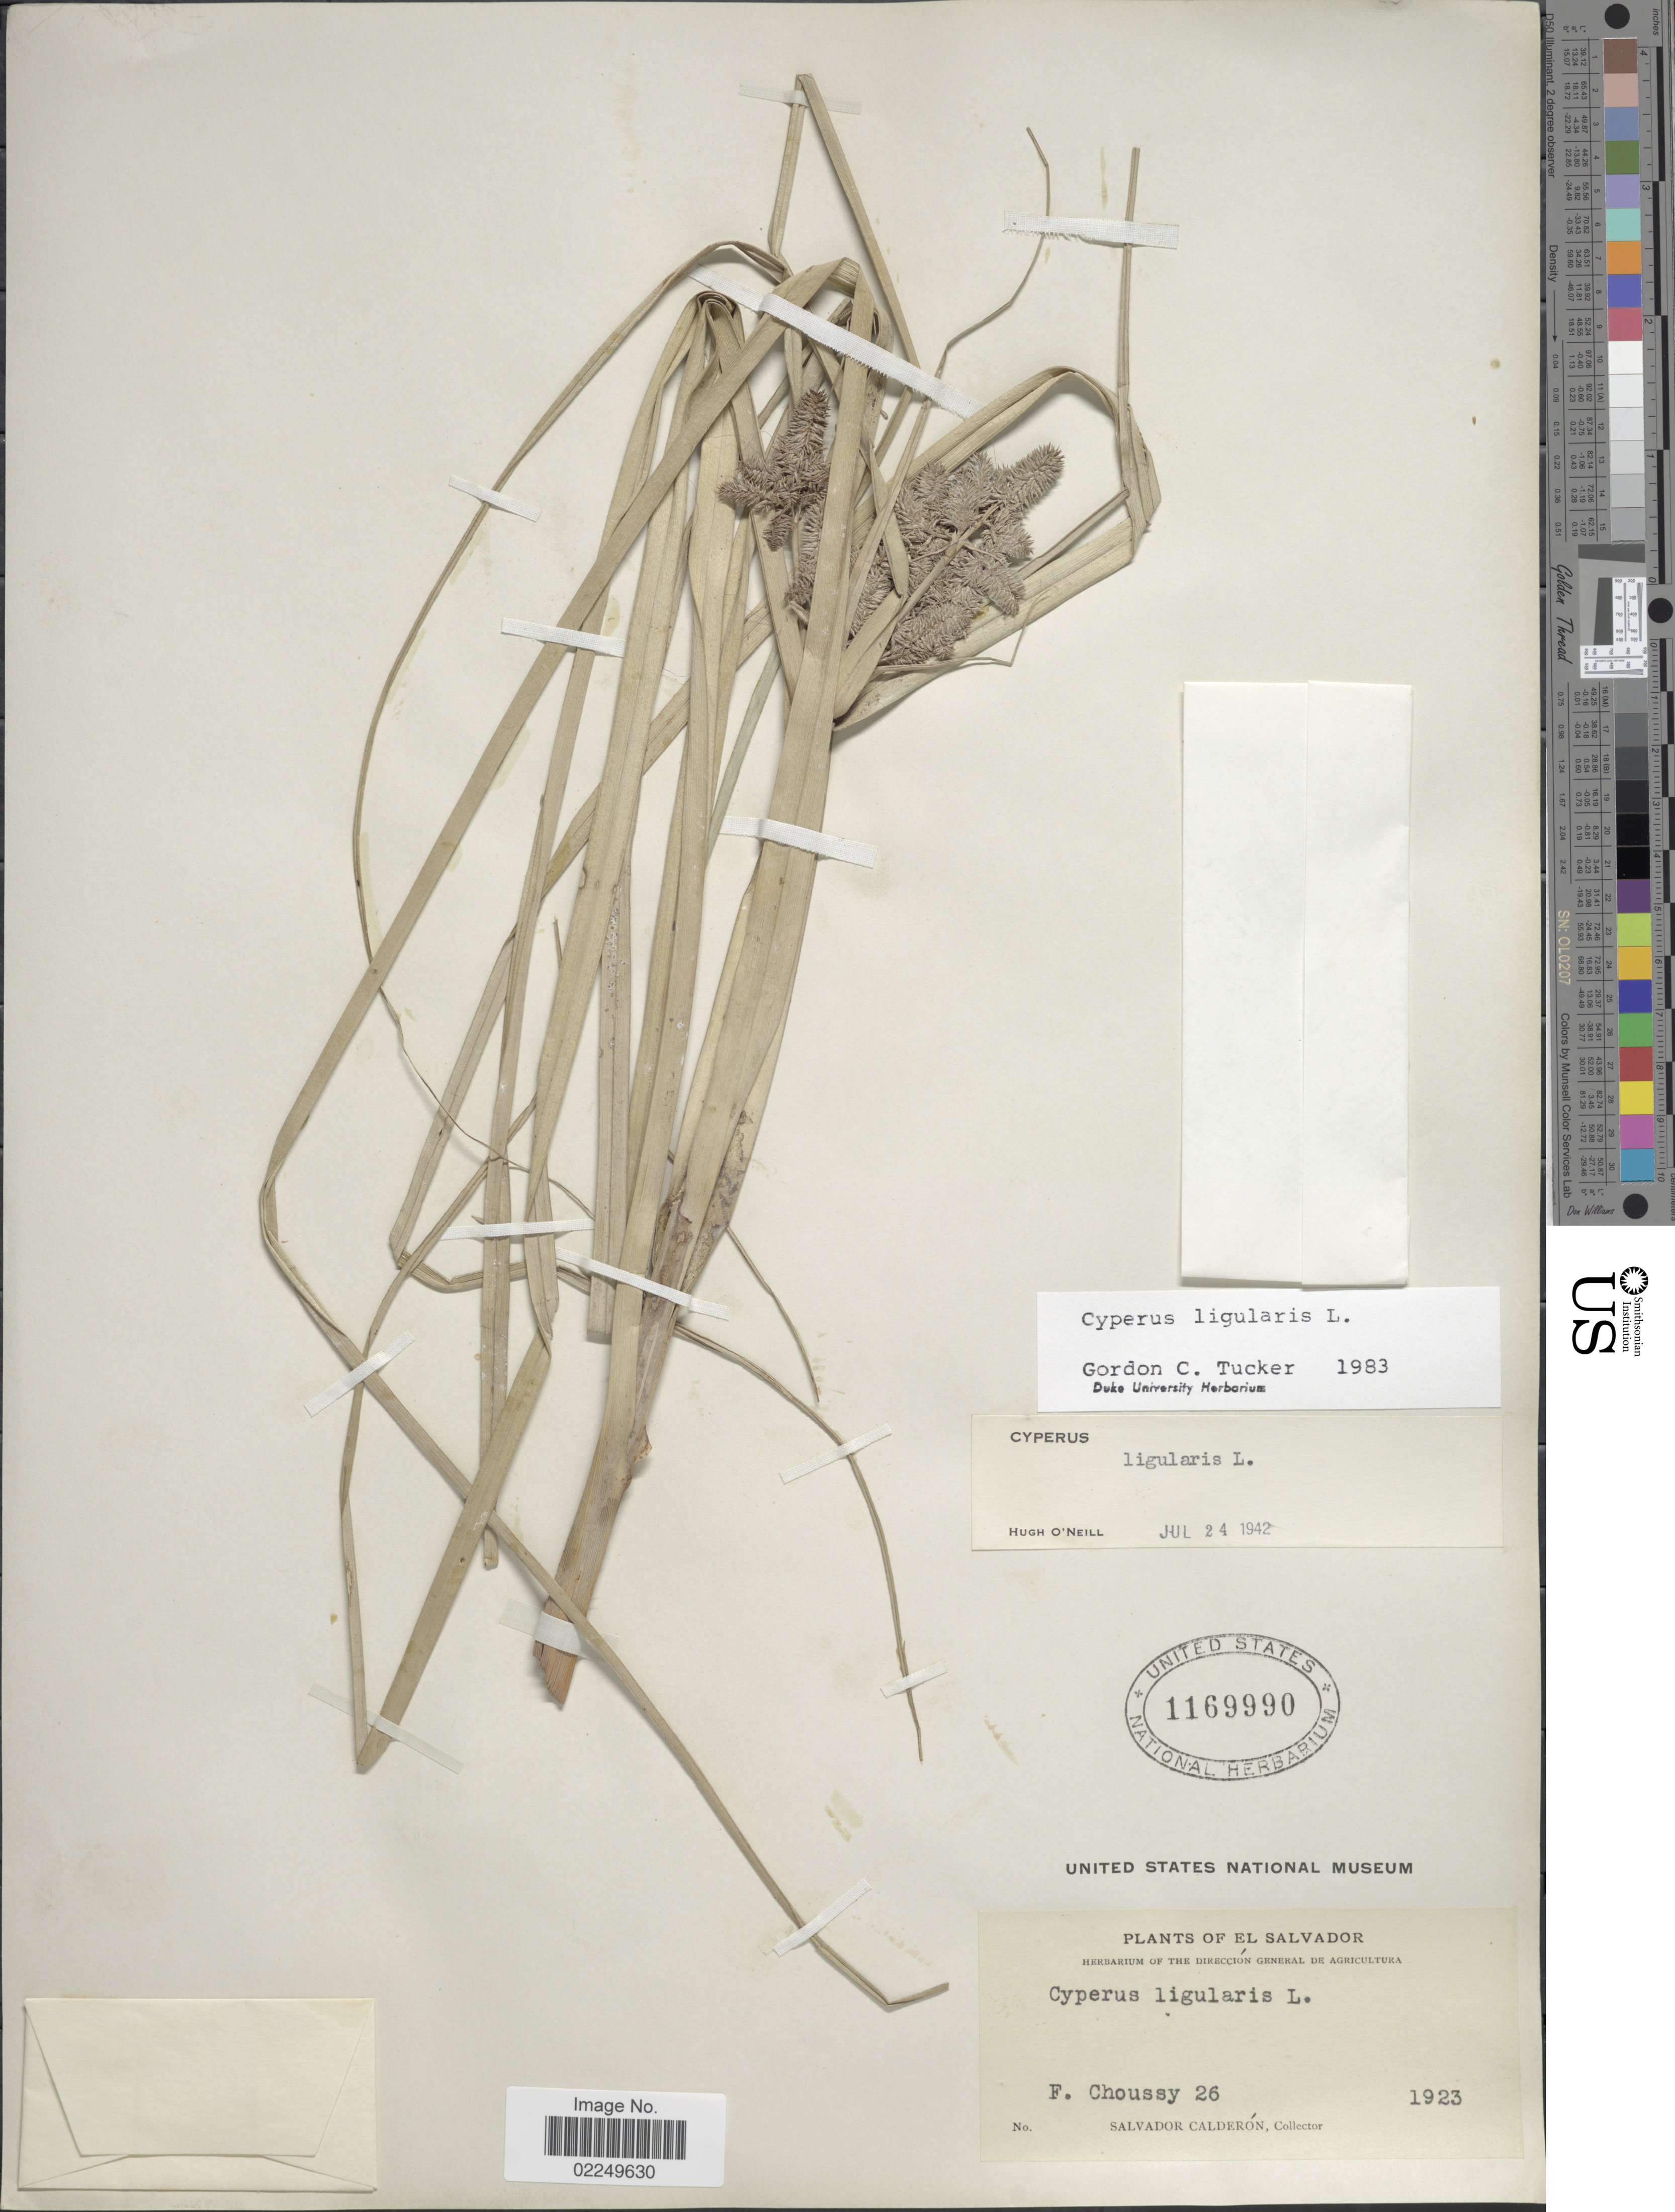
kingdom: Plantae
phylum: Tracheophyta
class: Liliopsida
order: Poales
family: Cyperaceae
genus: Cyperus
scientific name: Cyperus ligularis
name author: L.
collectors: F. Choussy & S. Calderón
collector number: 26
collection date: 1923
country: El Salvador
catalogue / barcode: US 1169990